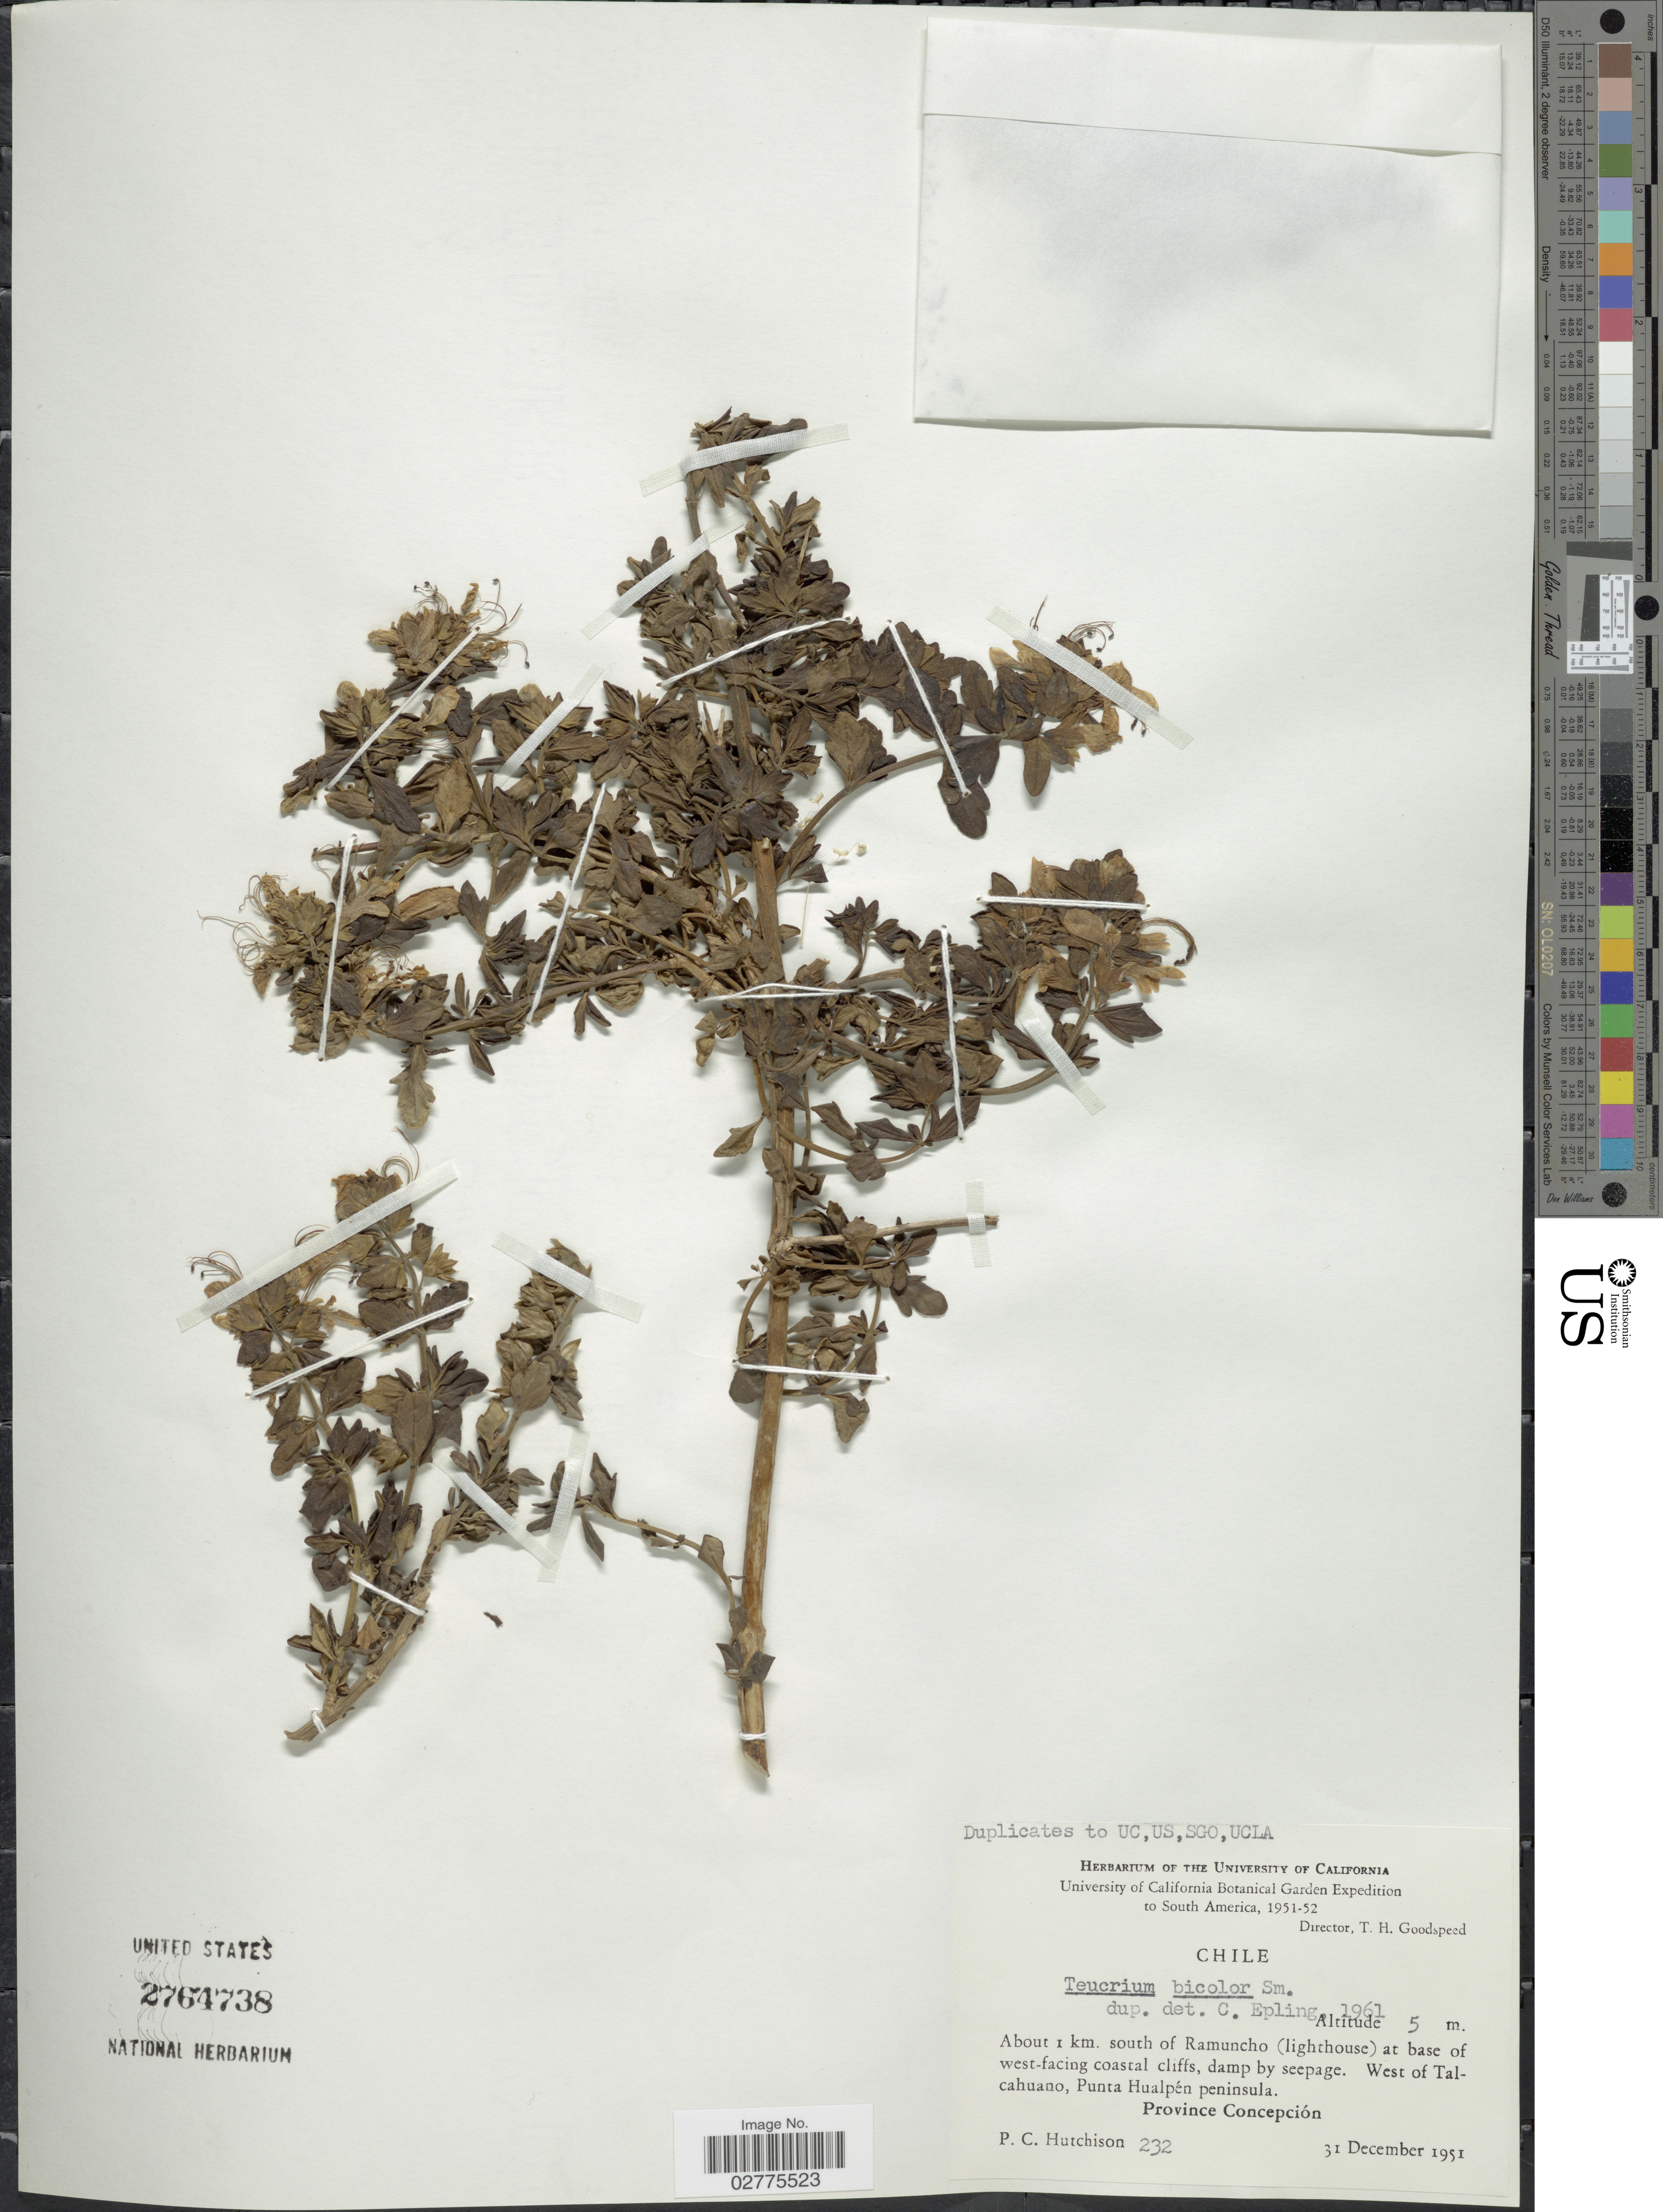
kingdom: Plantae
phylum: Tracheophyta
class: Magnoliopsida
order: Lamiales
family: Lamiaceae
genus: Teucrium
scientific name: Teucrium bicolor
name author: (Sm.) Raf.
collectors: P. C. Hutchison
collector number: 232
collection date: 1951-12-31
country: Paraguay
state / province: Concepcion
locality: About 1 km. south of Ramuncho (lighthouse) at base of west-facing coastal cliffs, damp by seepage. West of Talcahuano, Punta Hualpén peninsula.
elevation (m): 5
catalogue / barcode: US 2764738